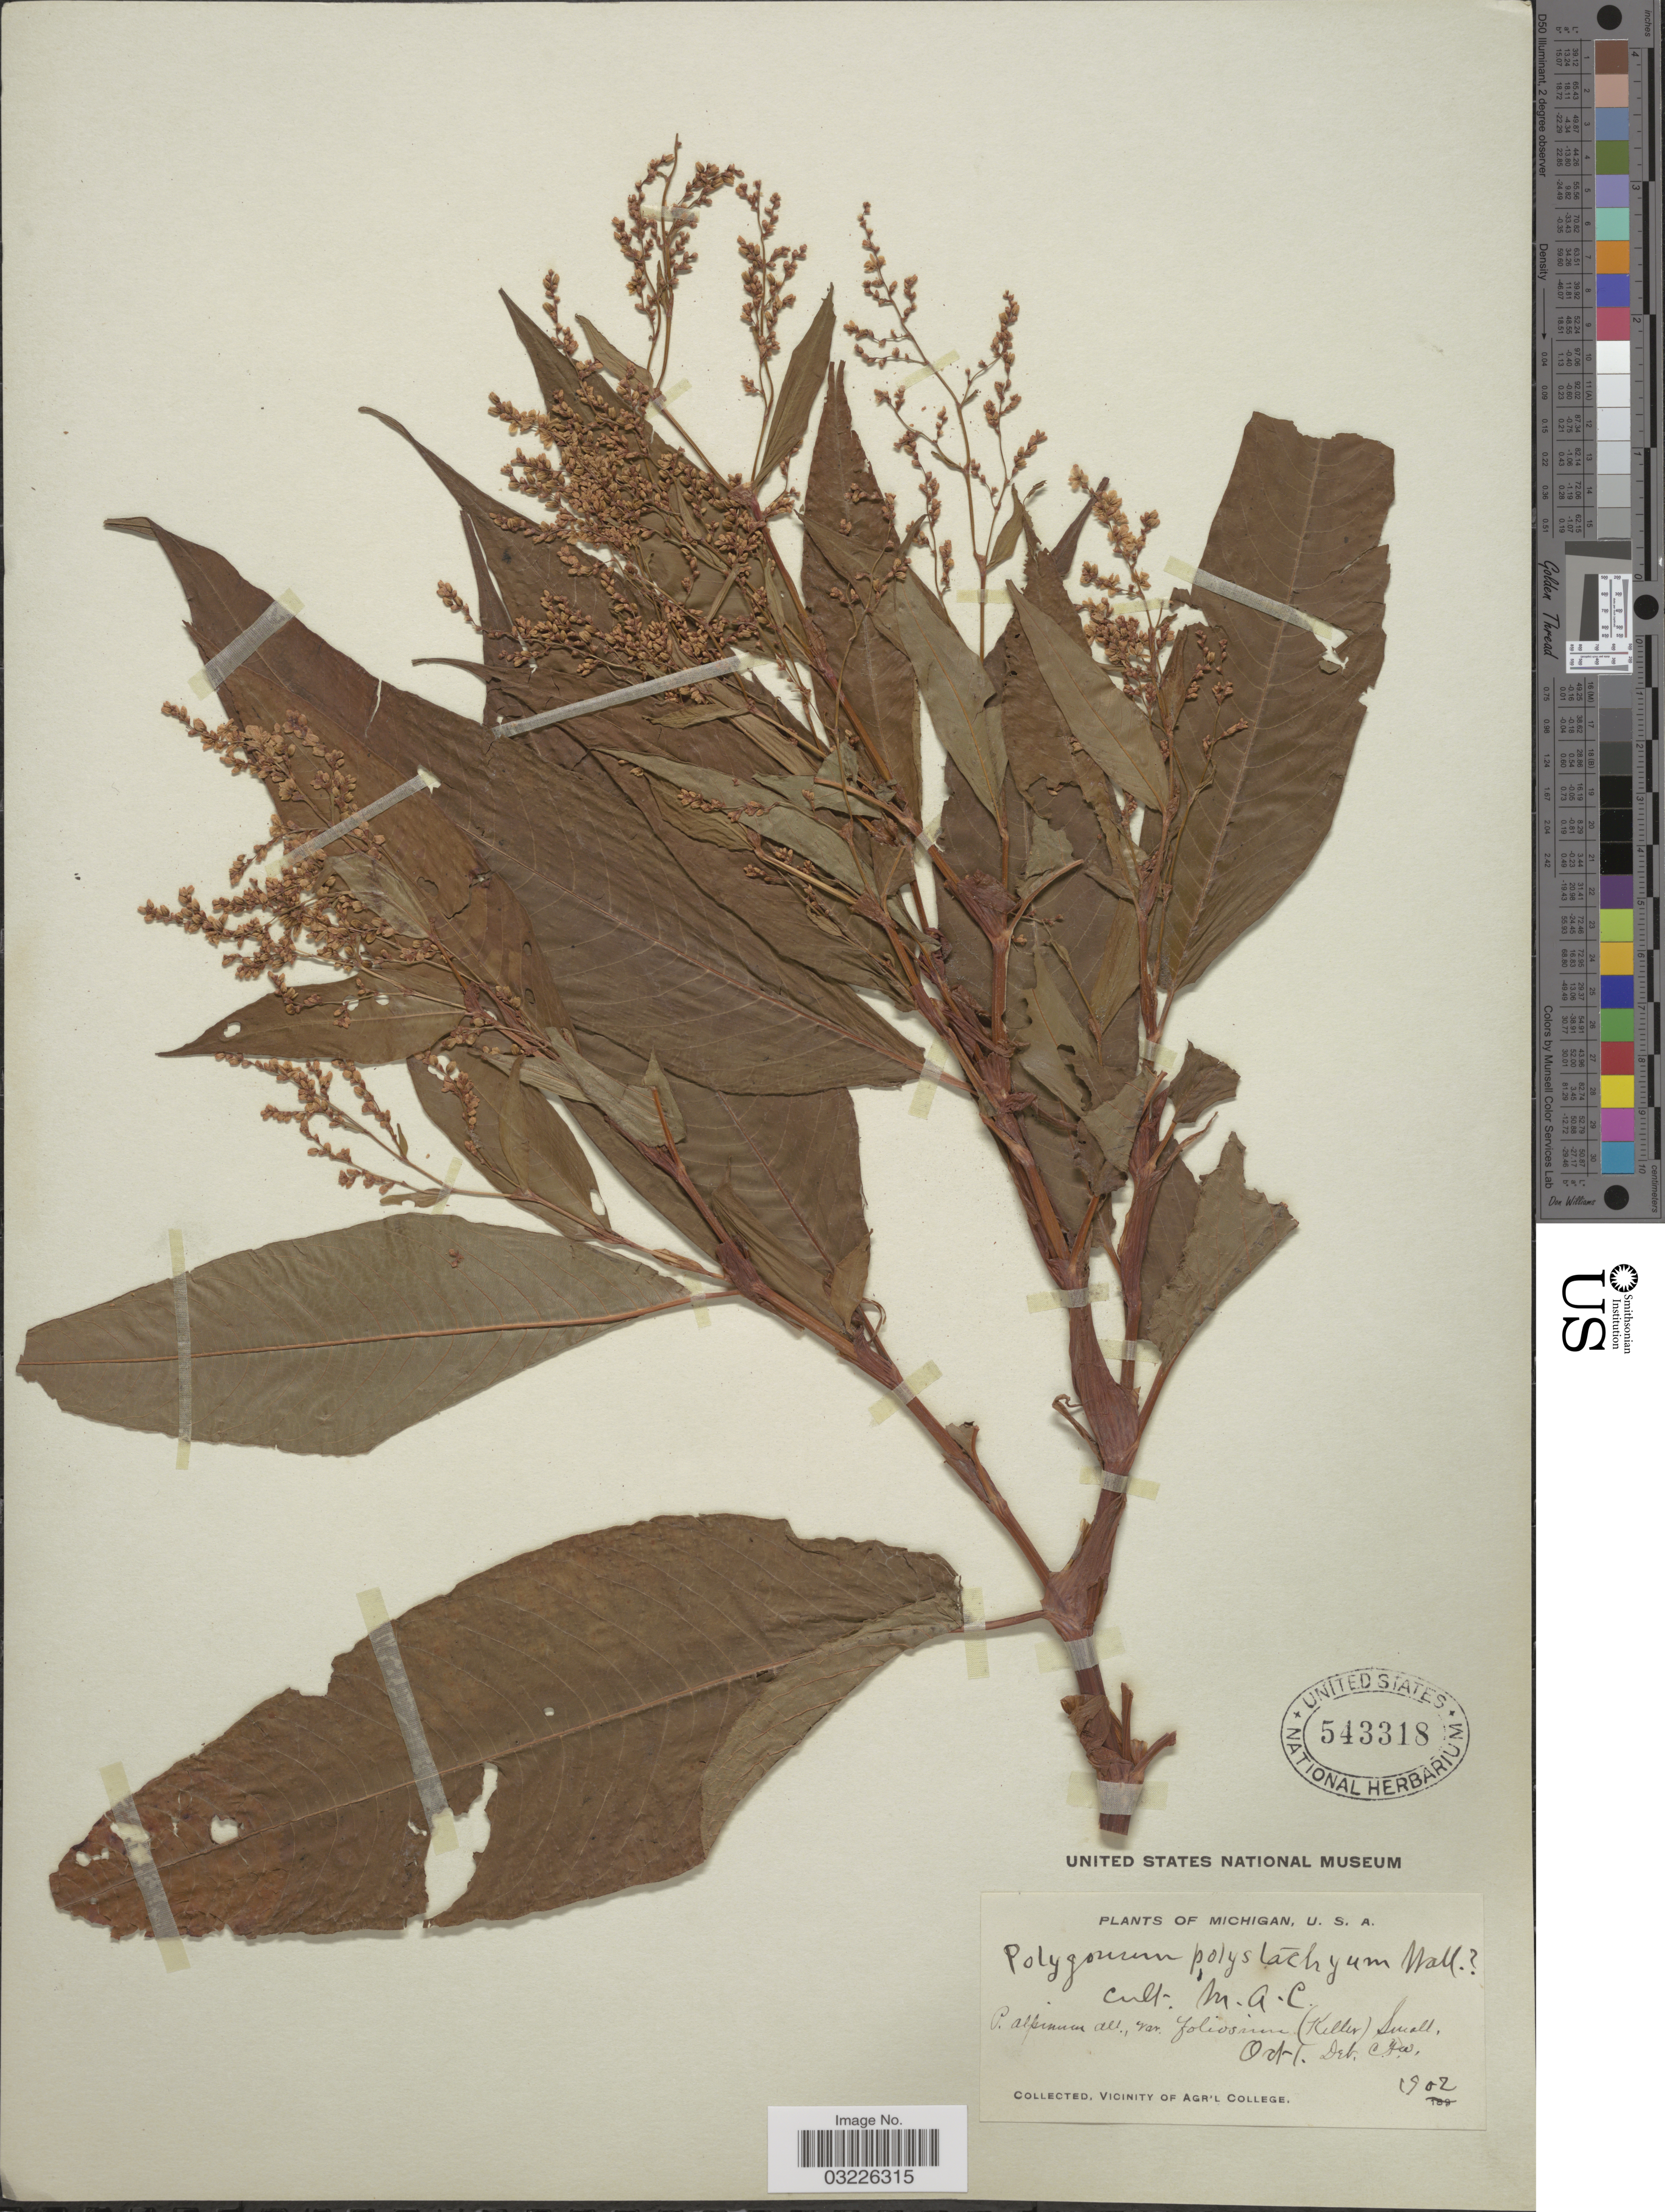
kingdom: Plantae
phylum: Tracheophyta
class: Magnoliopsida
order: Caryophyllales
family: Polygonaceae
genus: Koenigia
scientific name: Koenigia sp.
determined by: Atha, D. E.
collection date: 1902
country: United States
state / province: Michigan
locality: Cult. M.A.C.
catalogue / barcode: US 543318